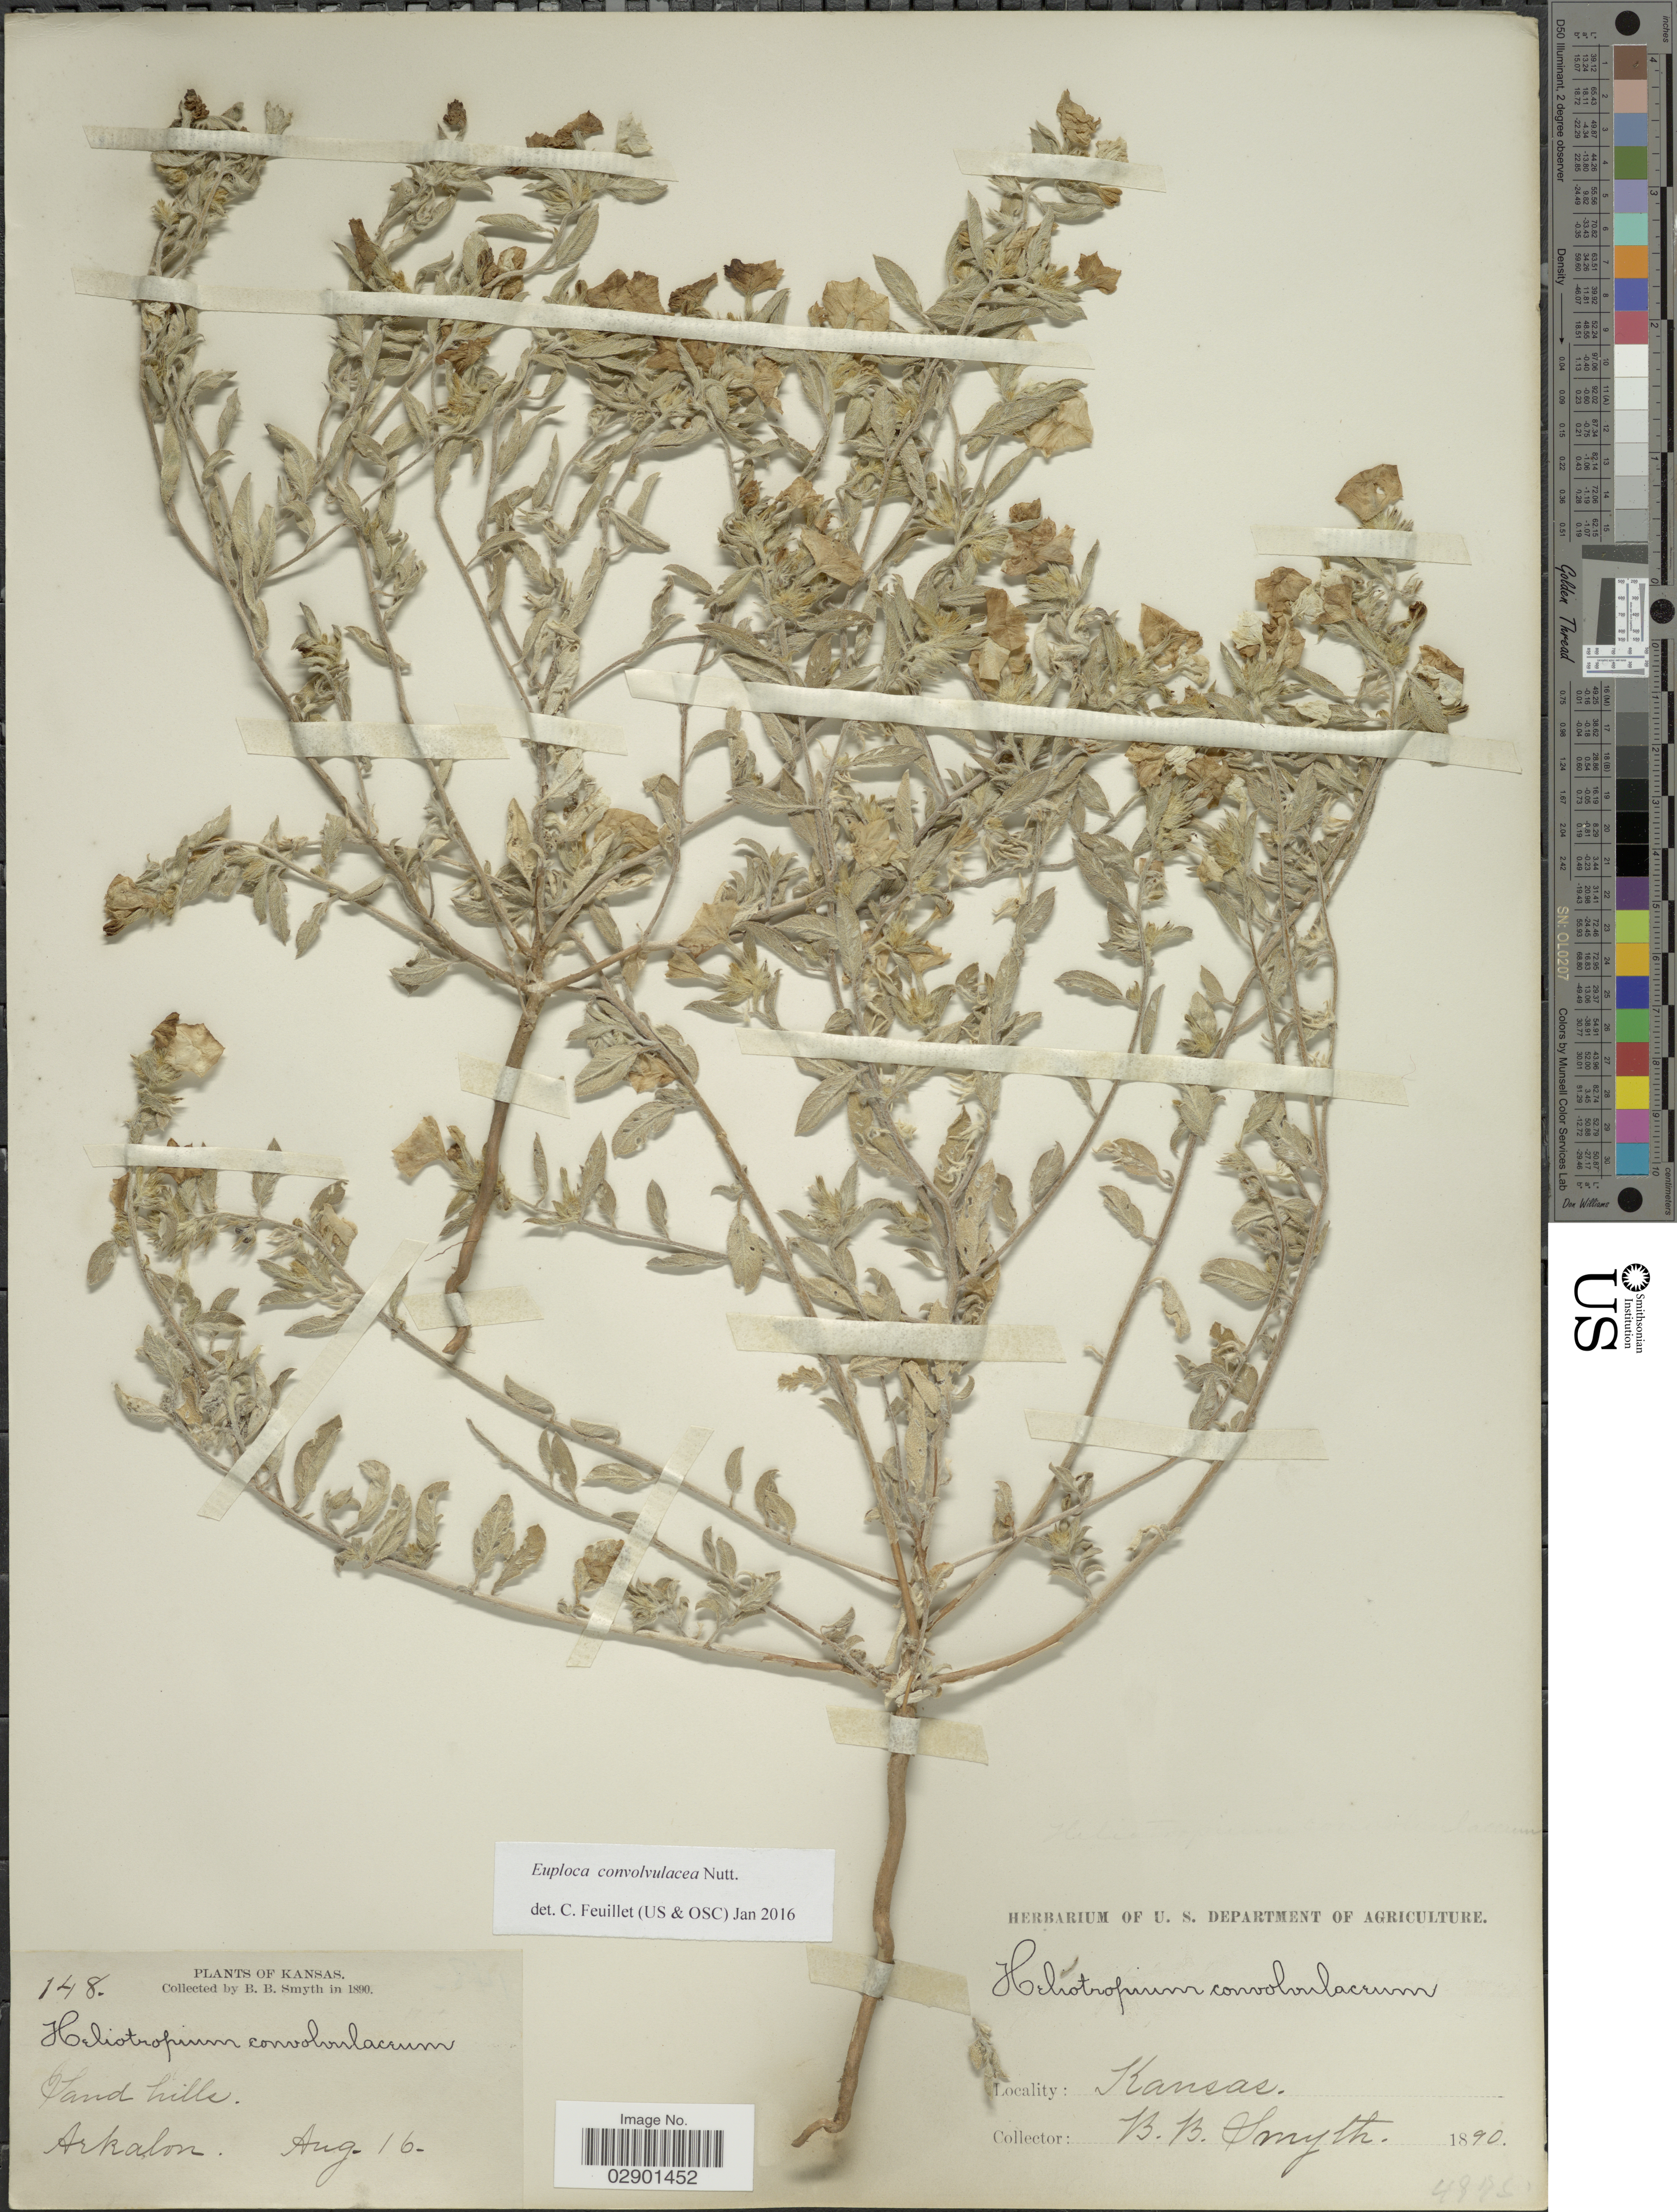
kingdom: Plantae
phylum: Tracheophyta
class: Magnoliopsida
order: Boraginales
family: Heliotropiaceae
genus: Euploca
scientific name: Euploca convolvulacea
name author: Nutt.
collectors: B. Smyth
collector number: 148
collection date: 1890-08-16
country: United States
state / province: Kansas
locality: Sand hills. Arkalon.